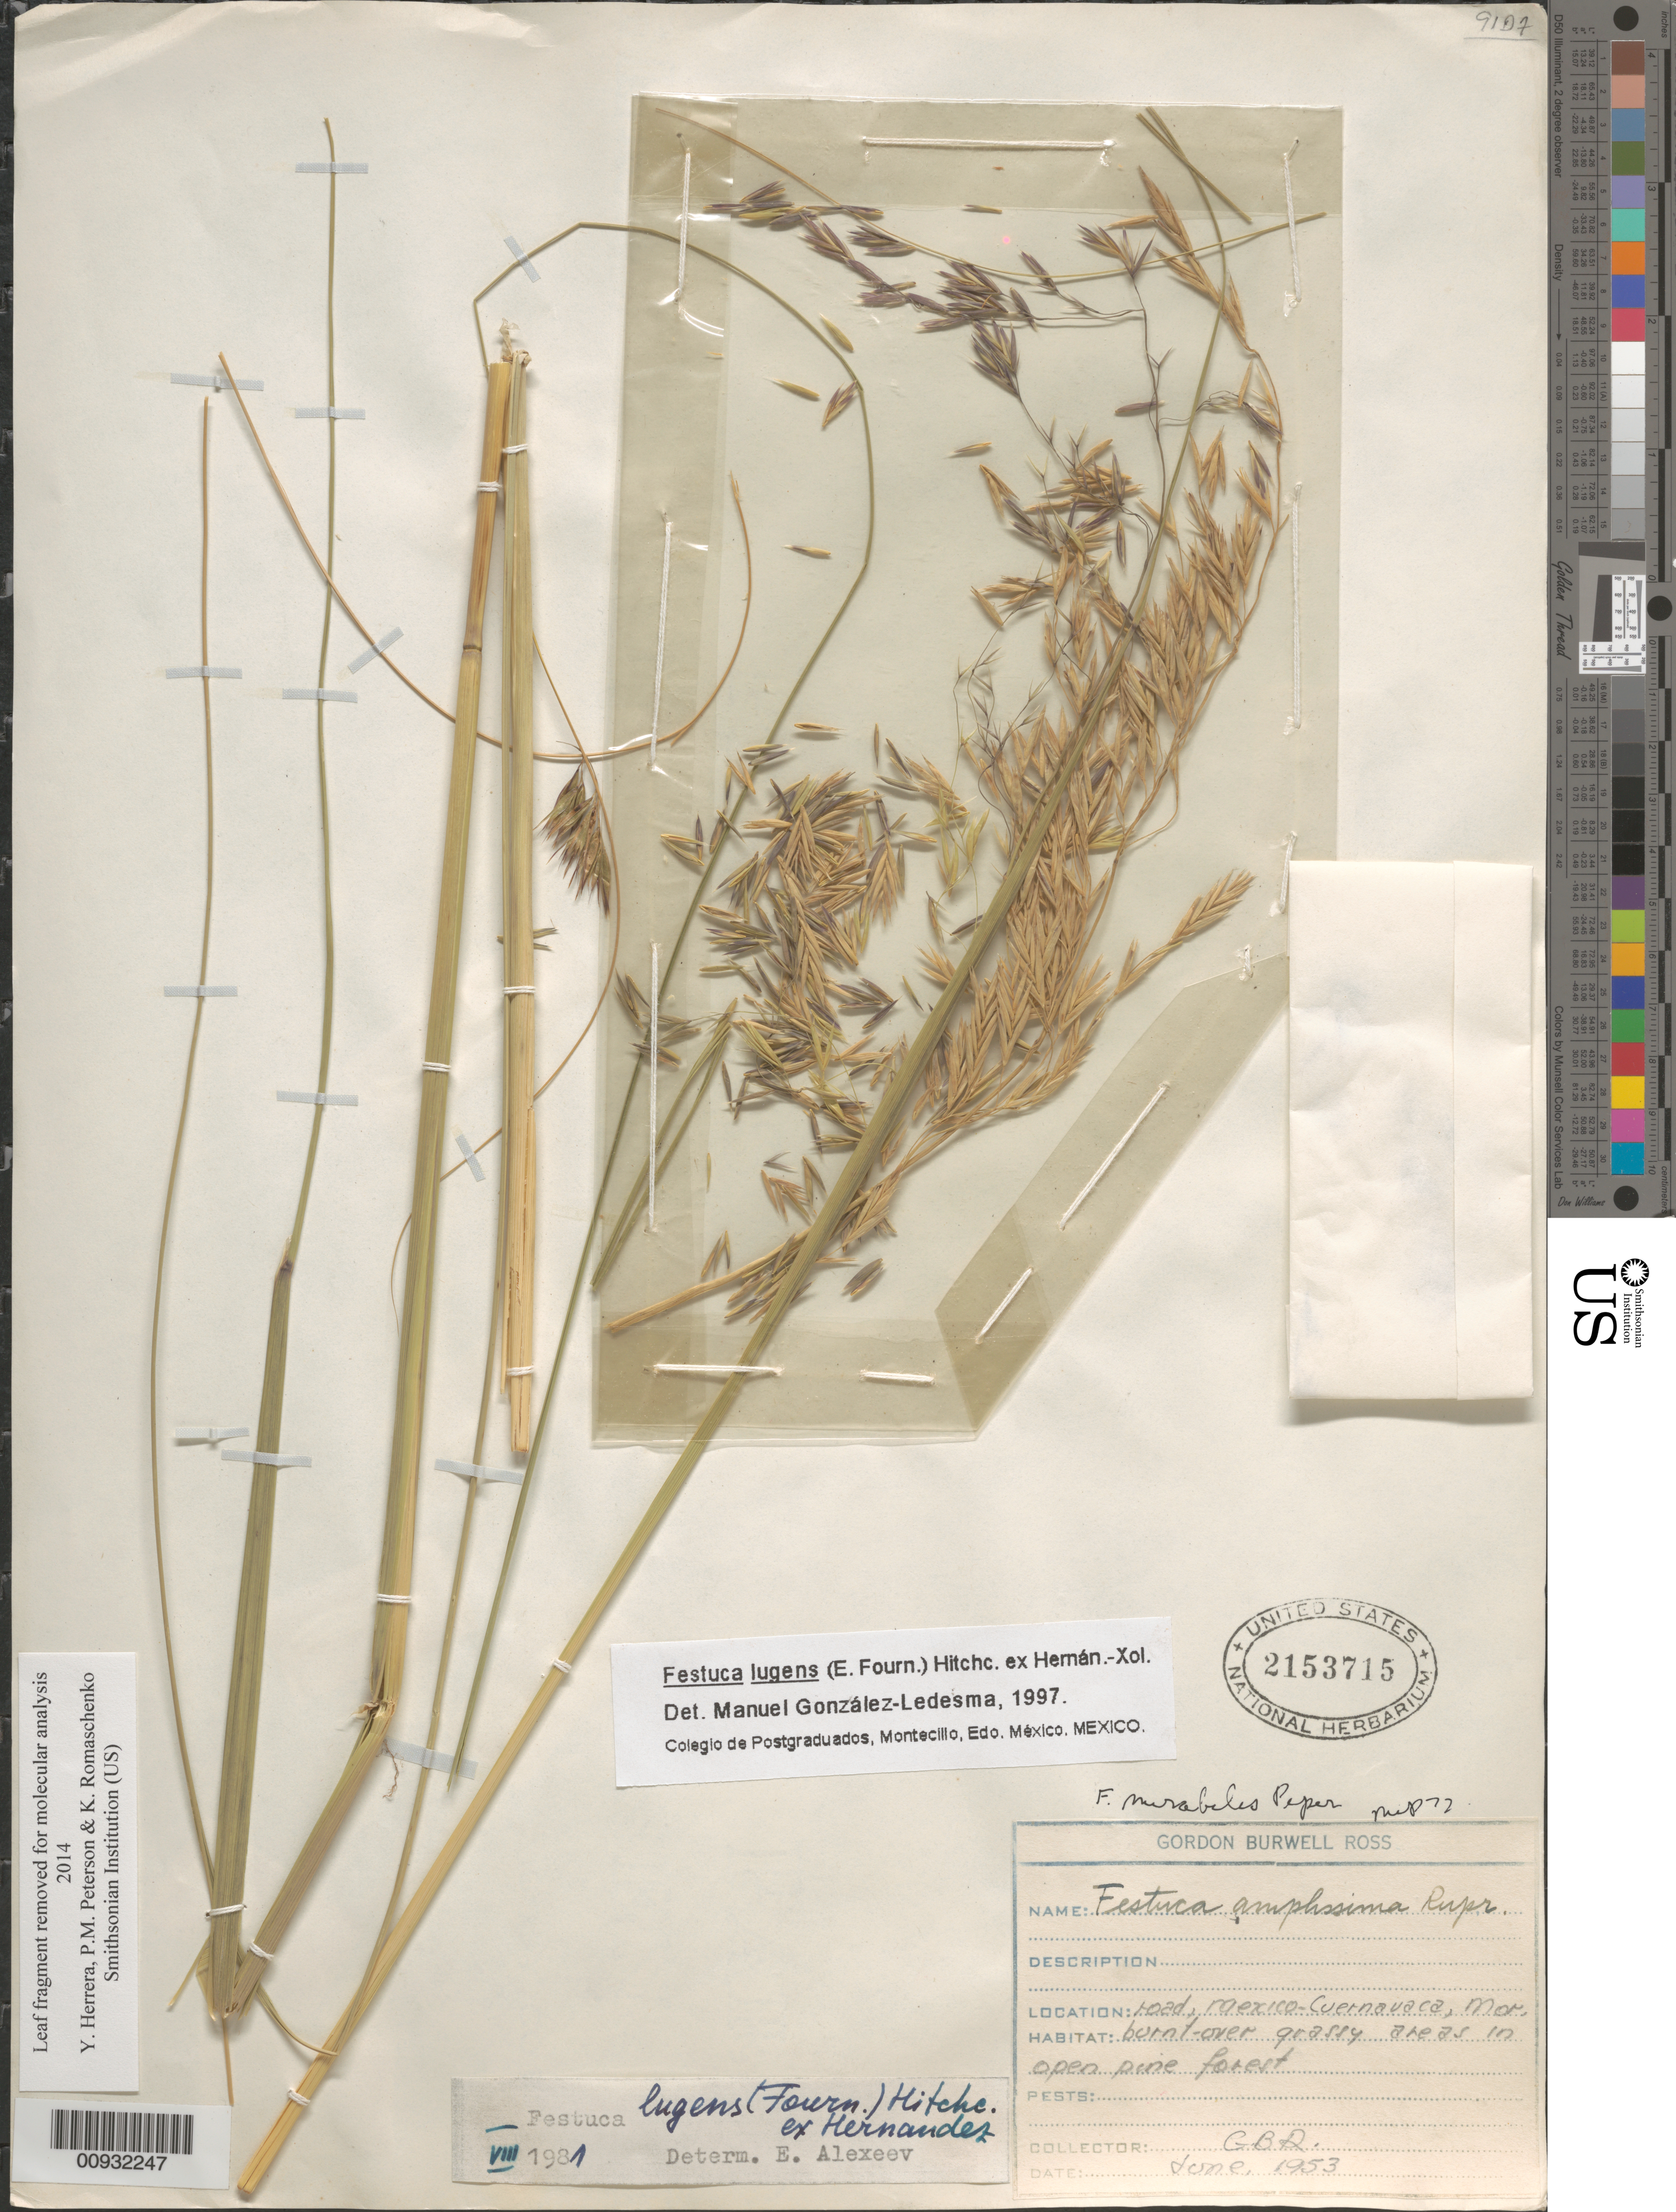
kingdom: Plantae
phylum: Tracheophyta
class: Liliopsida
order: Poales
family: Poaceae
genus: Festuca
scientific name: Festuca lugens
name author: (E. Fourn.) Hitchc. ex Hern.-Xol.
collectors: G. B. Ross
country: Mexico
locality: Mexico-Cuernovaca road, Mor.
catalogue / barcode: US 2153715